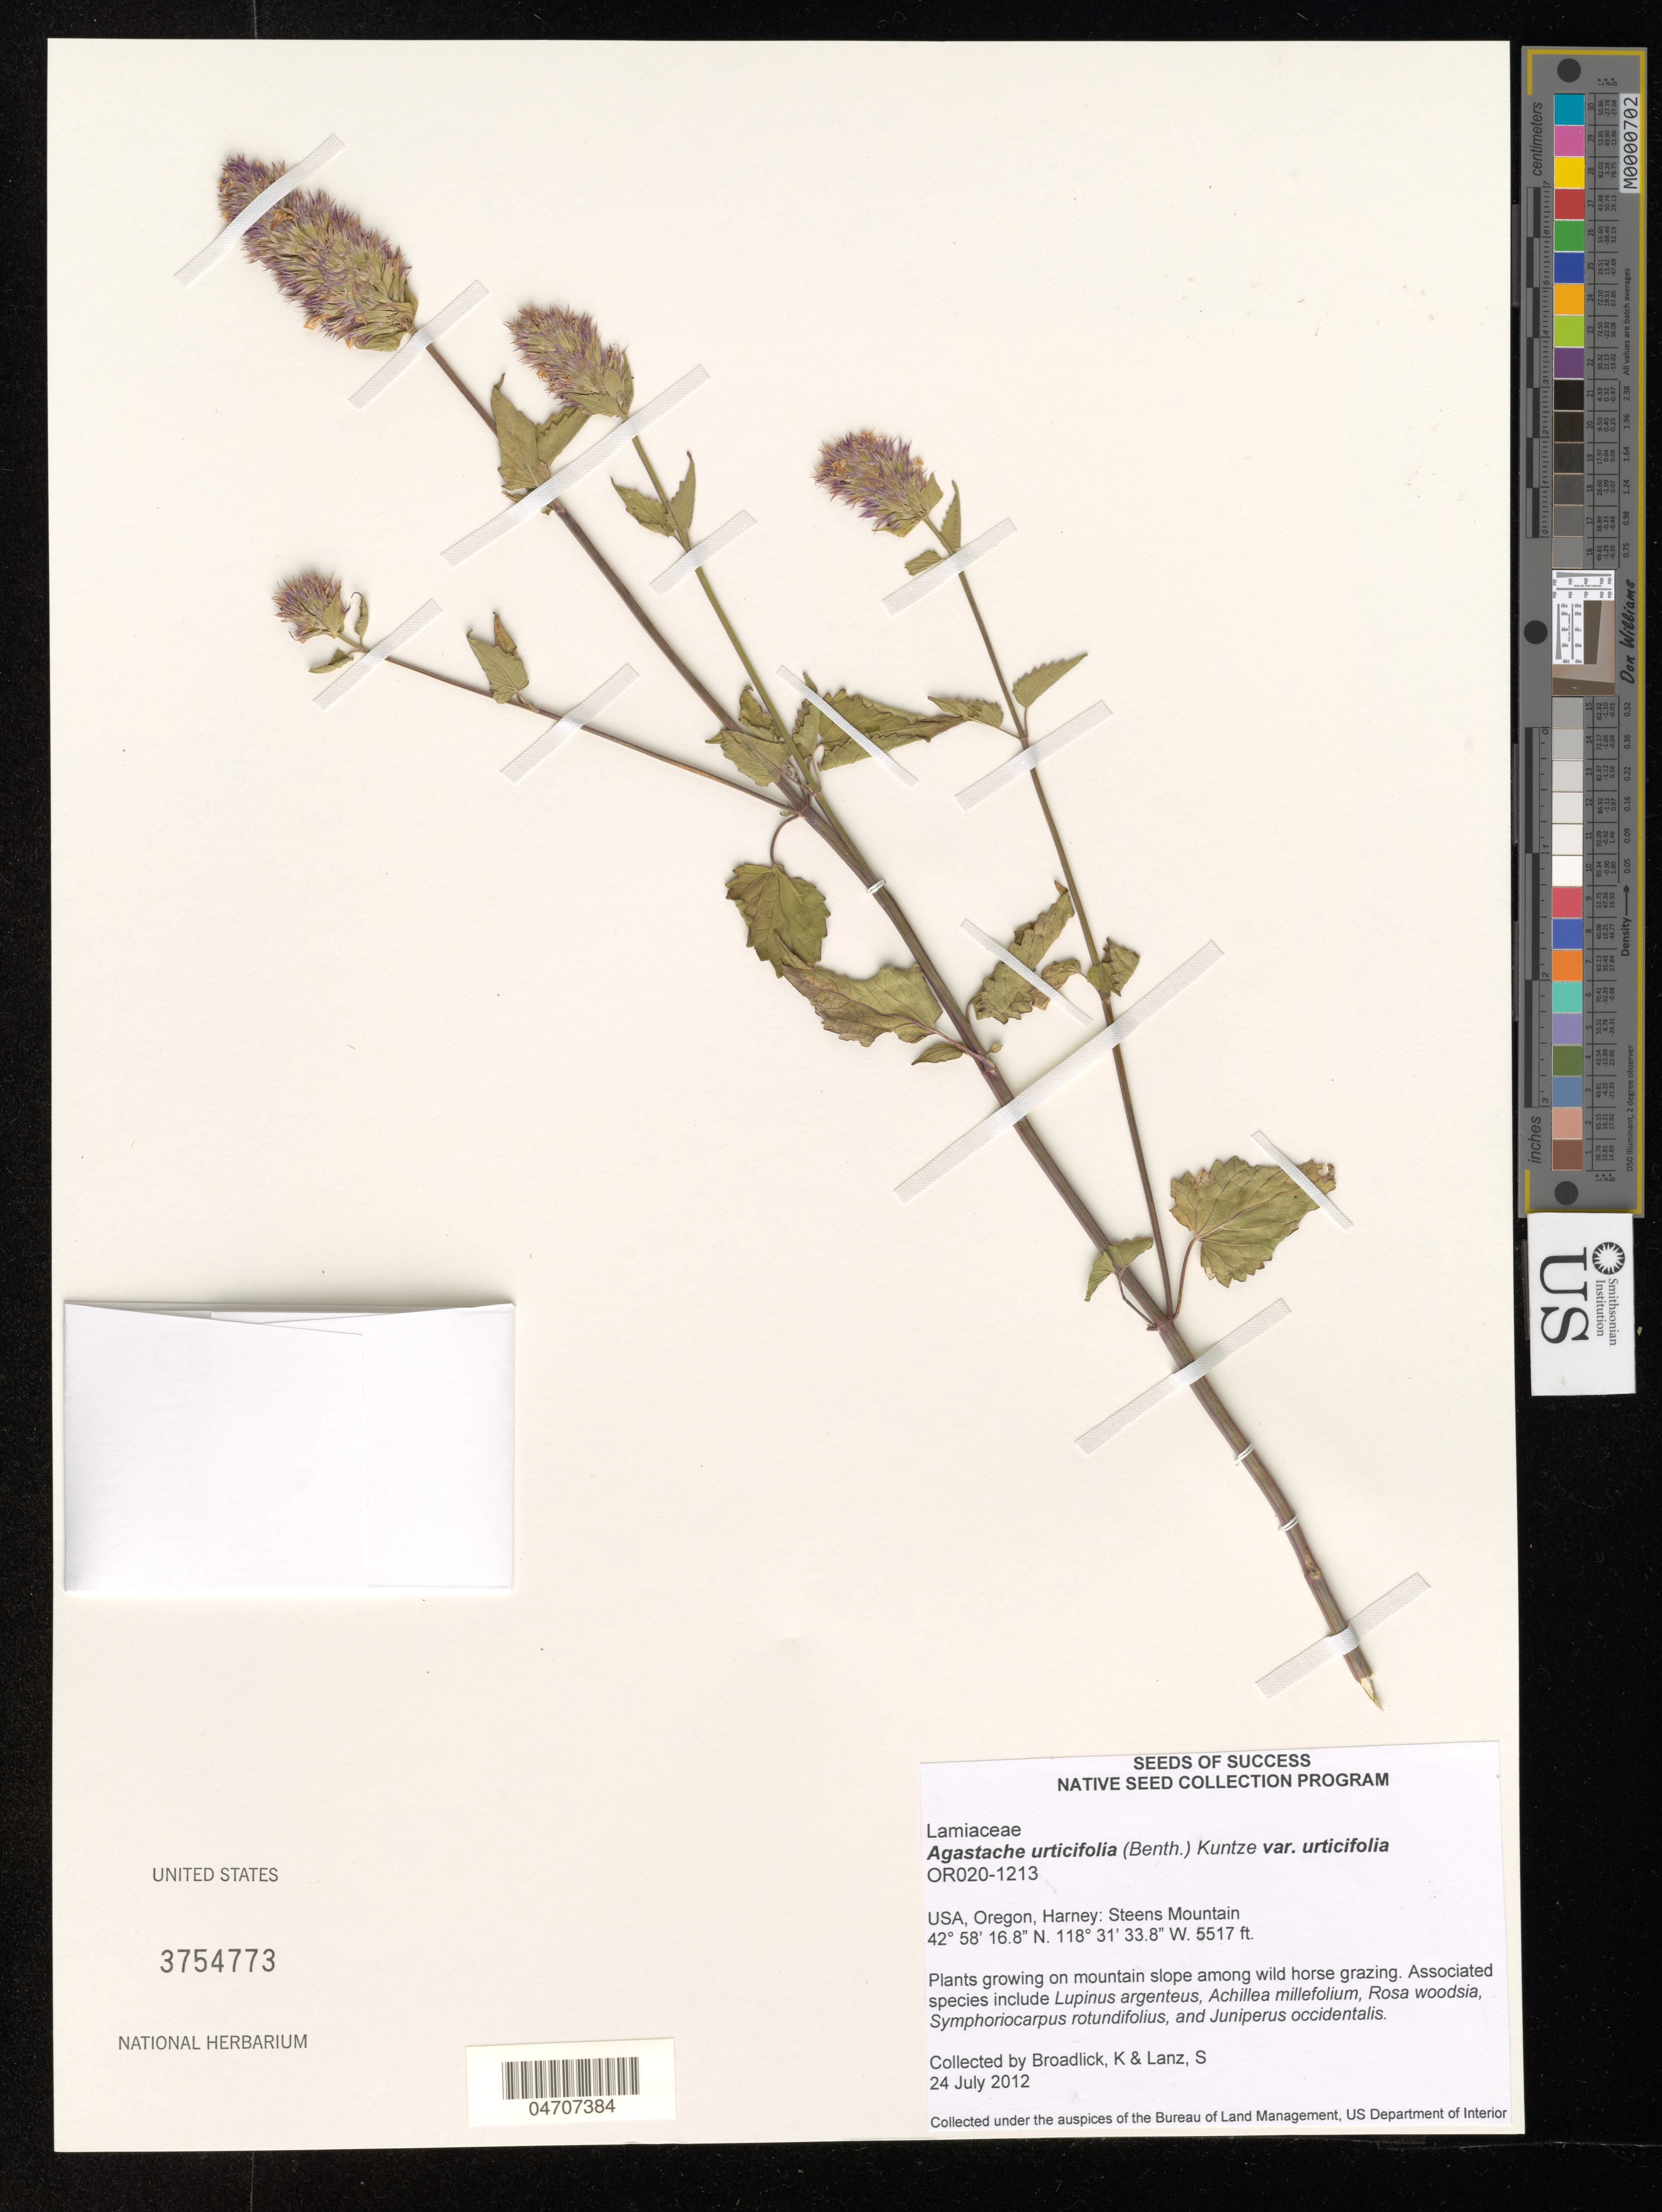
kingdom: Plantae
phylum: Tracheophyta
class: Magnoliopsida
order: Lamiales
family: Lamiaceae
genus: Agastache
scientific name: Agastache urticifolia subsp. urticifolia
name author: (Benth.) Kuntze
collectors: C. Monroy & J. Dyer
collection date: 2012-07-24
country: United States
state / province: Oregon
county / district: Harney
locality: Harney: Steens Mountain.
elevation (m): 1682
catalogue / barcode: US 3754773